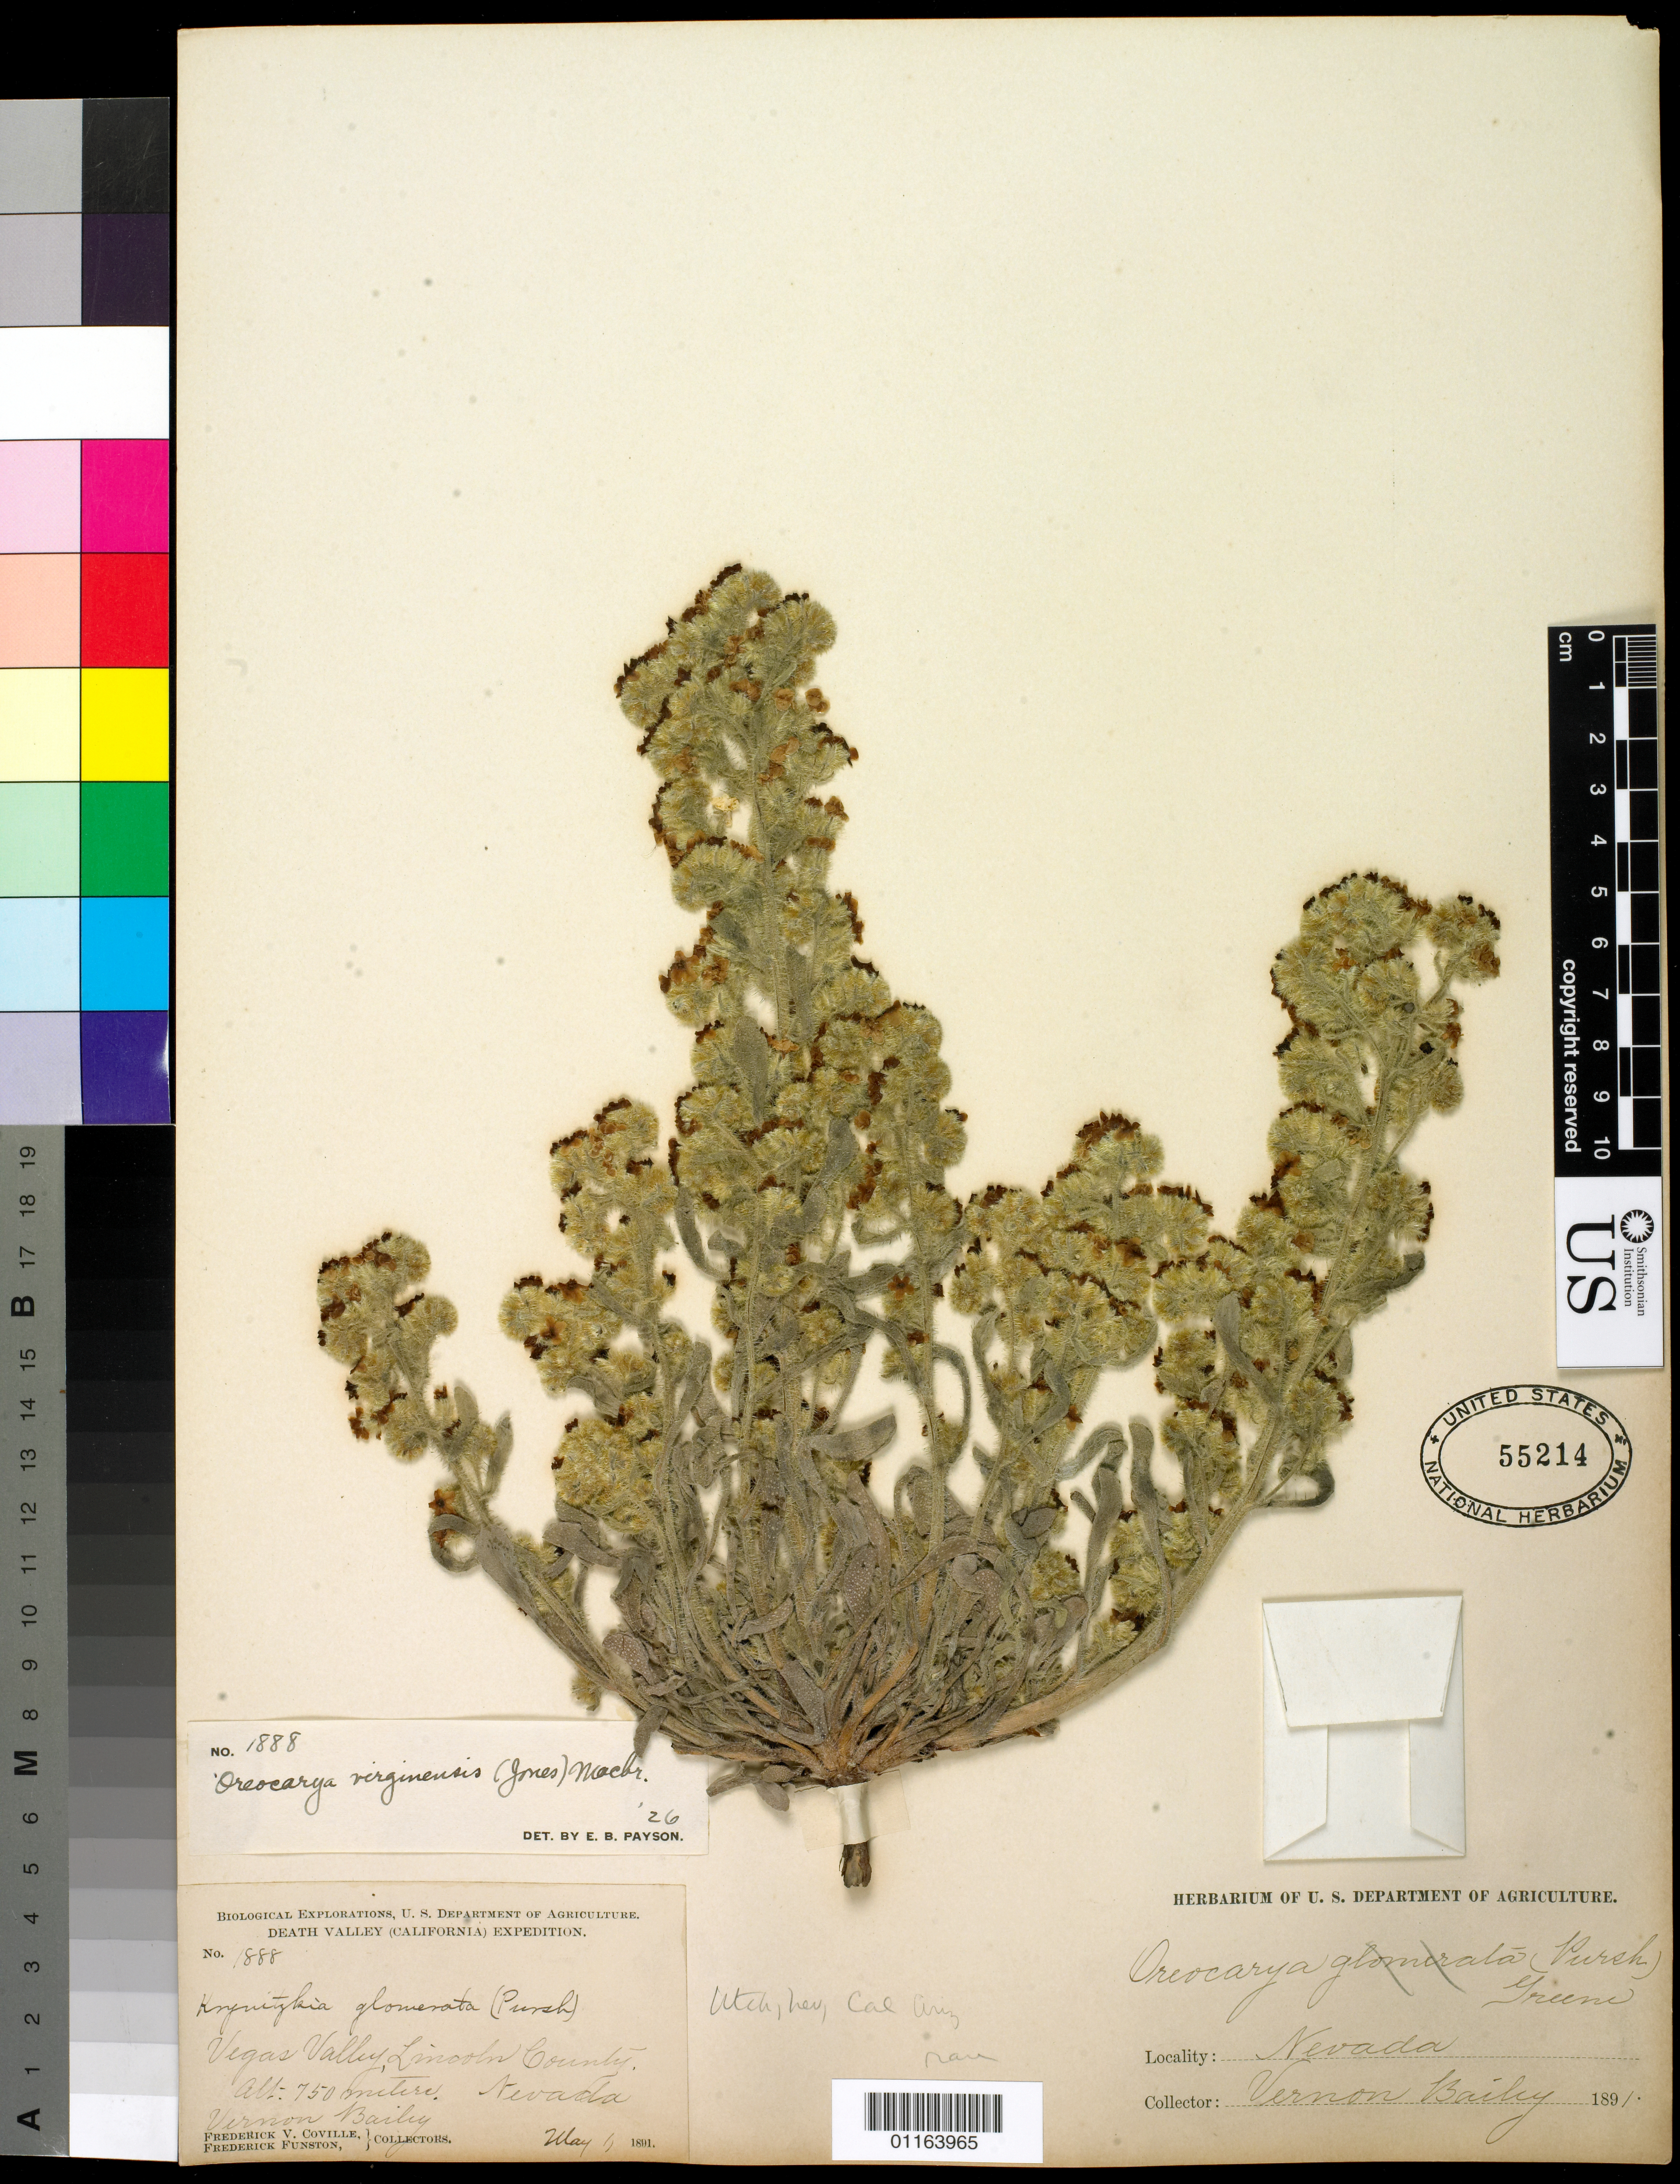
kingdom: Plantae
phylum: Tracheophyta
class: Magnoliopsida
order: Boraginales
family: Boraginaceae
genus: Oreocarya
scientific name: Oreocarya virginensis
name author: (M.E. Jones) J.F. Macbr.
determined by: Payson, E. B.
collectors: V. O. Bailey, F. V. Coville & F. Funston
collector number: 1888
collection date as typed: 1 May 1891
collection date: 1891-05-01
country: United States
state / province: Nevada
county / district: Lincoln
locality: Vegas Valley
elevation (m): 750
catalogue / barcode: US 55214